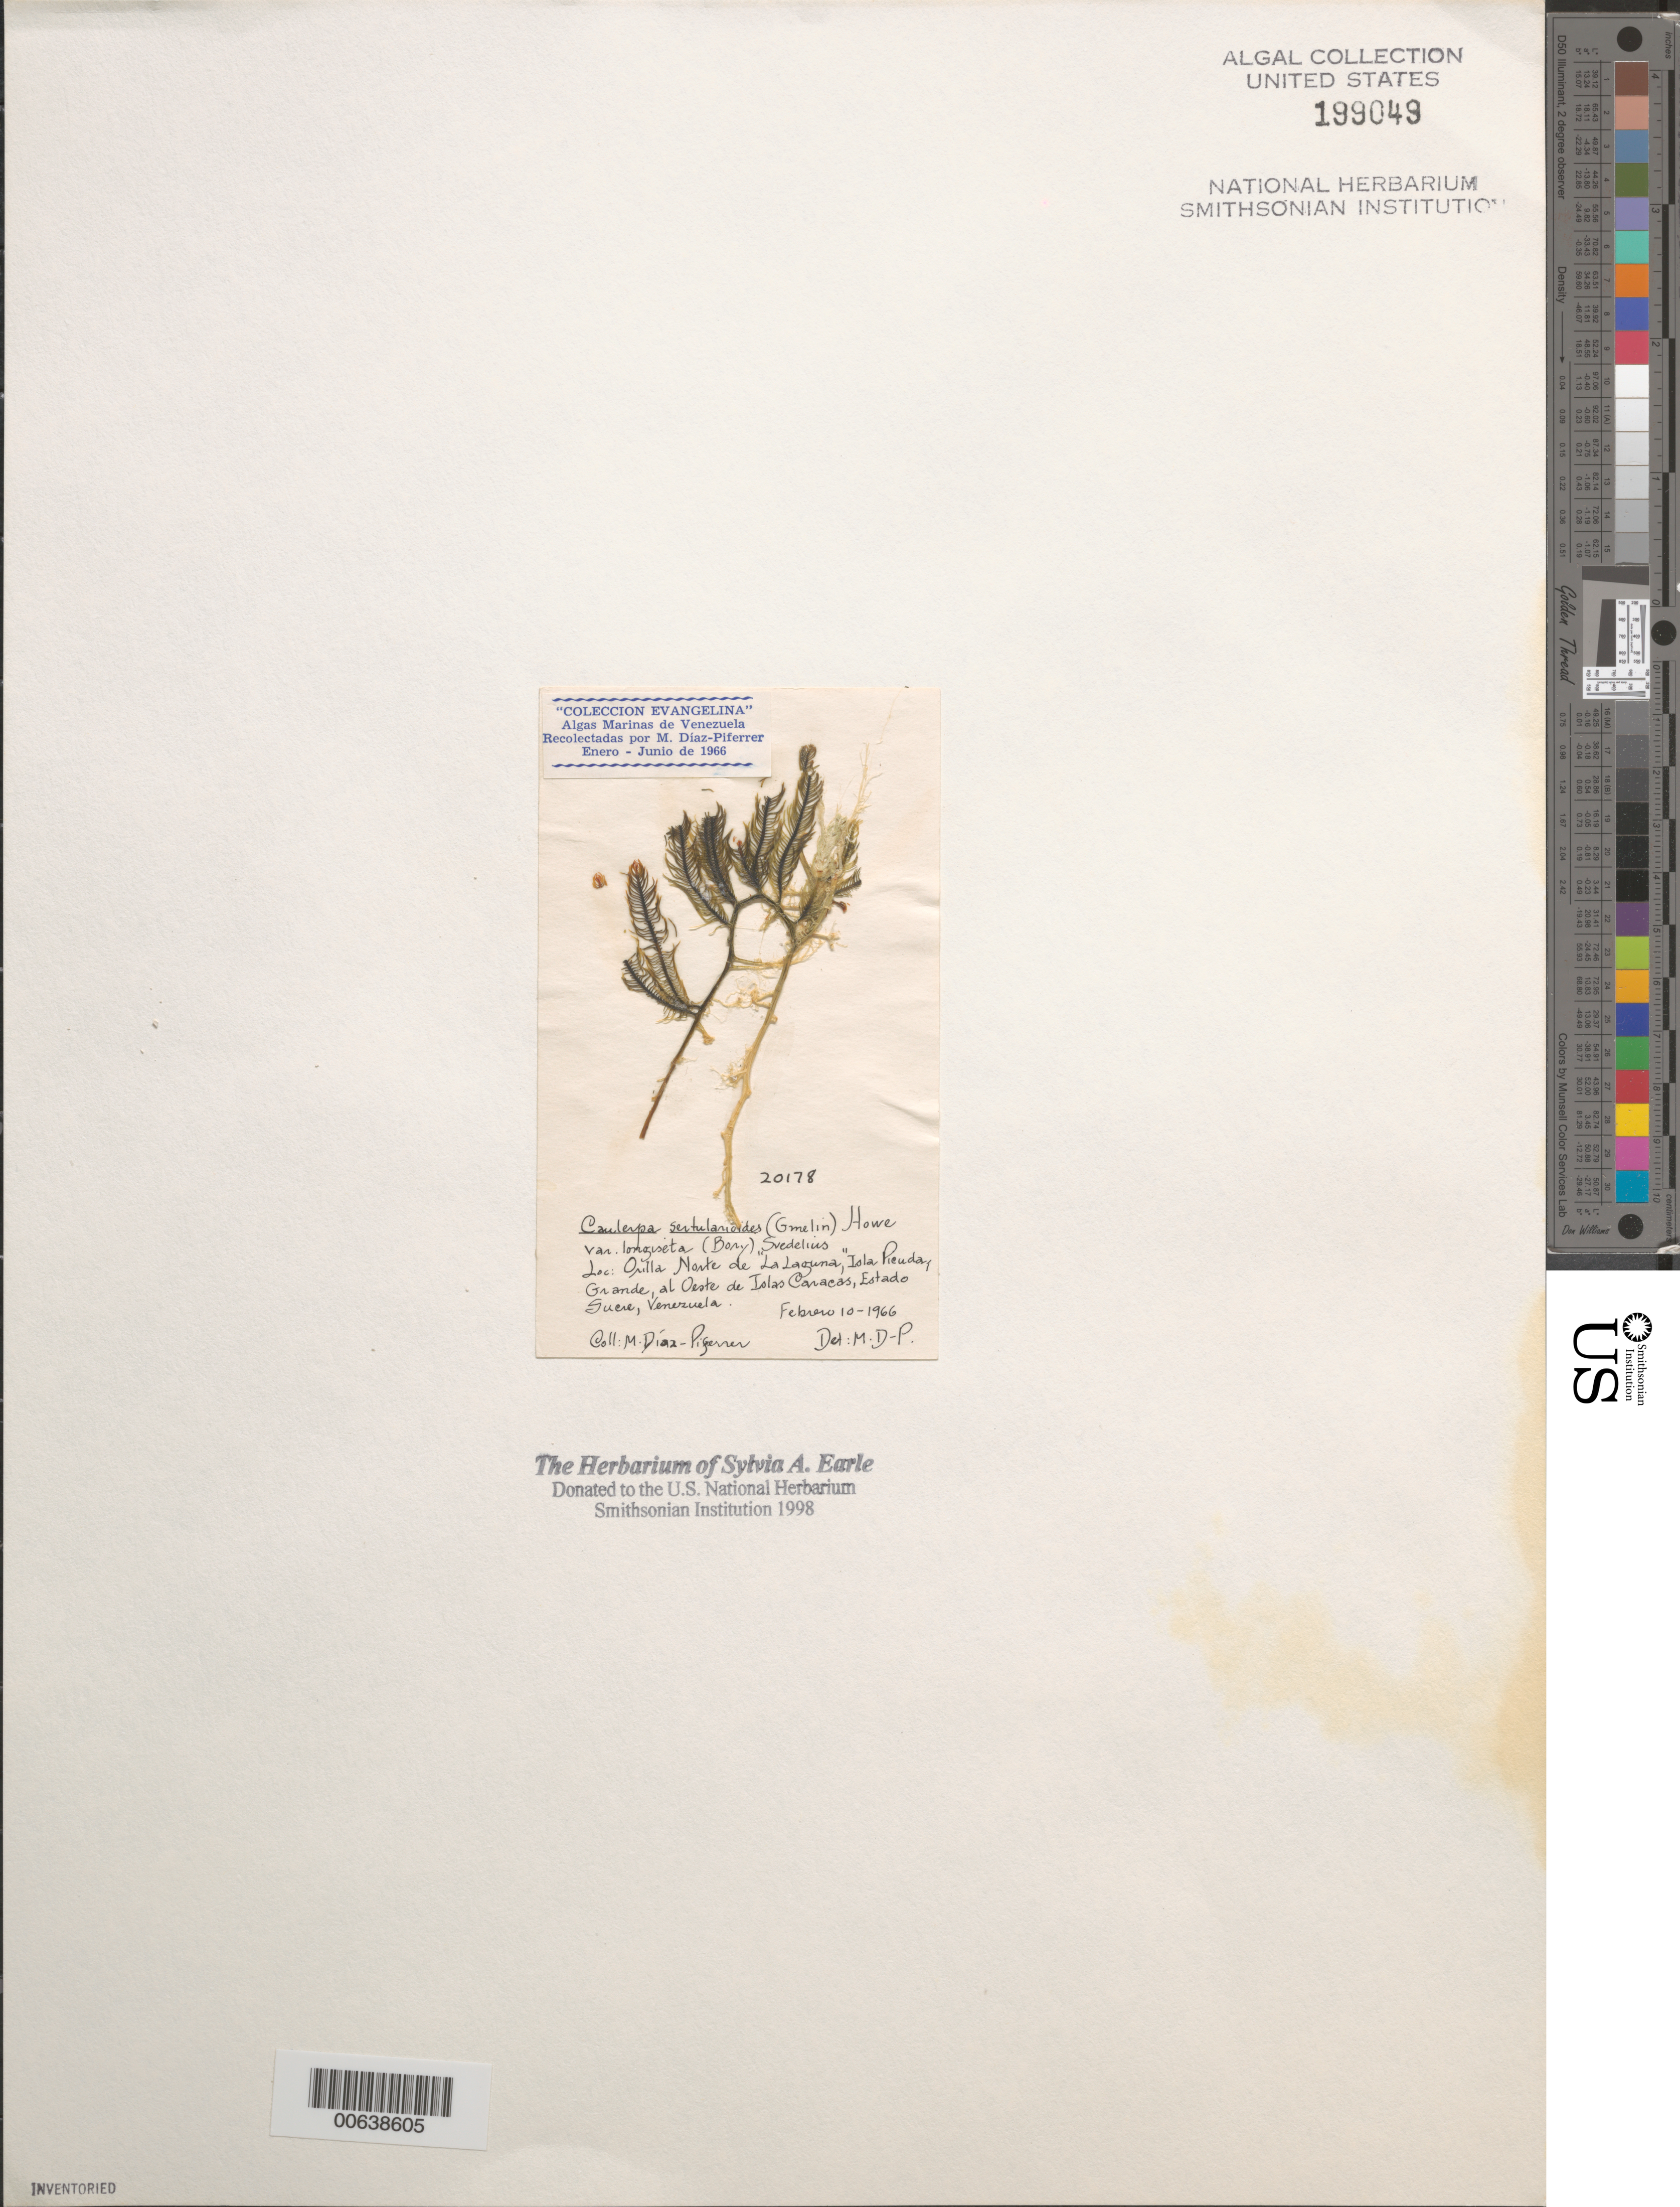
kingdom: Plantae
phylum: Chlorophyta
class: Ulvophyceae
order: Bryopsidales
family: Caulerpaceae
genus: Caulerpa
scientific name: Caulerpa sertularioides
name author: (S.G. Gmel.) M. Howe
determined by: Diaz-Piferrer, M.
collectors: M. Diaz-Piferrer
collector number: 20178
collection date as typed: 10 Feb 1966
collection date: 1966-02-10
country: Venezuela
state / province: Sucre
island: Picuda Grande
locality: La Laguna, Isla Picuda Grande, West of Islas Caracas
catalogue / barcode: US 199049